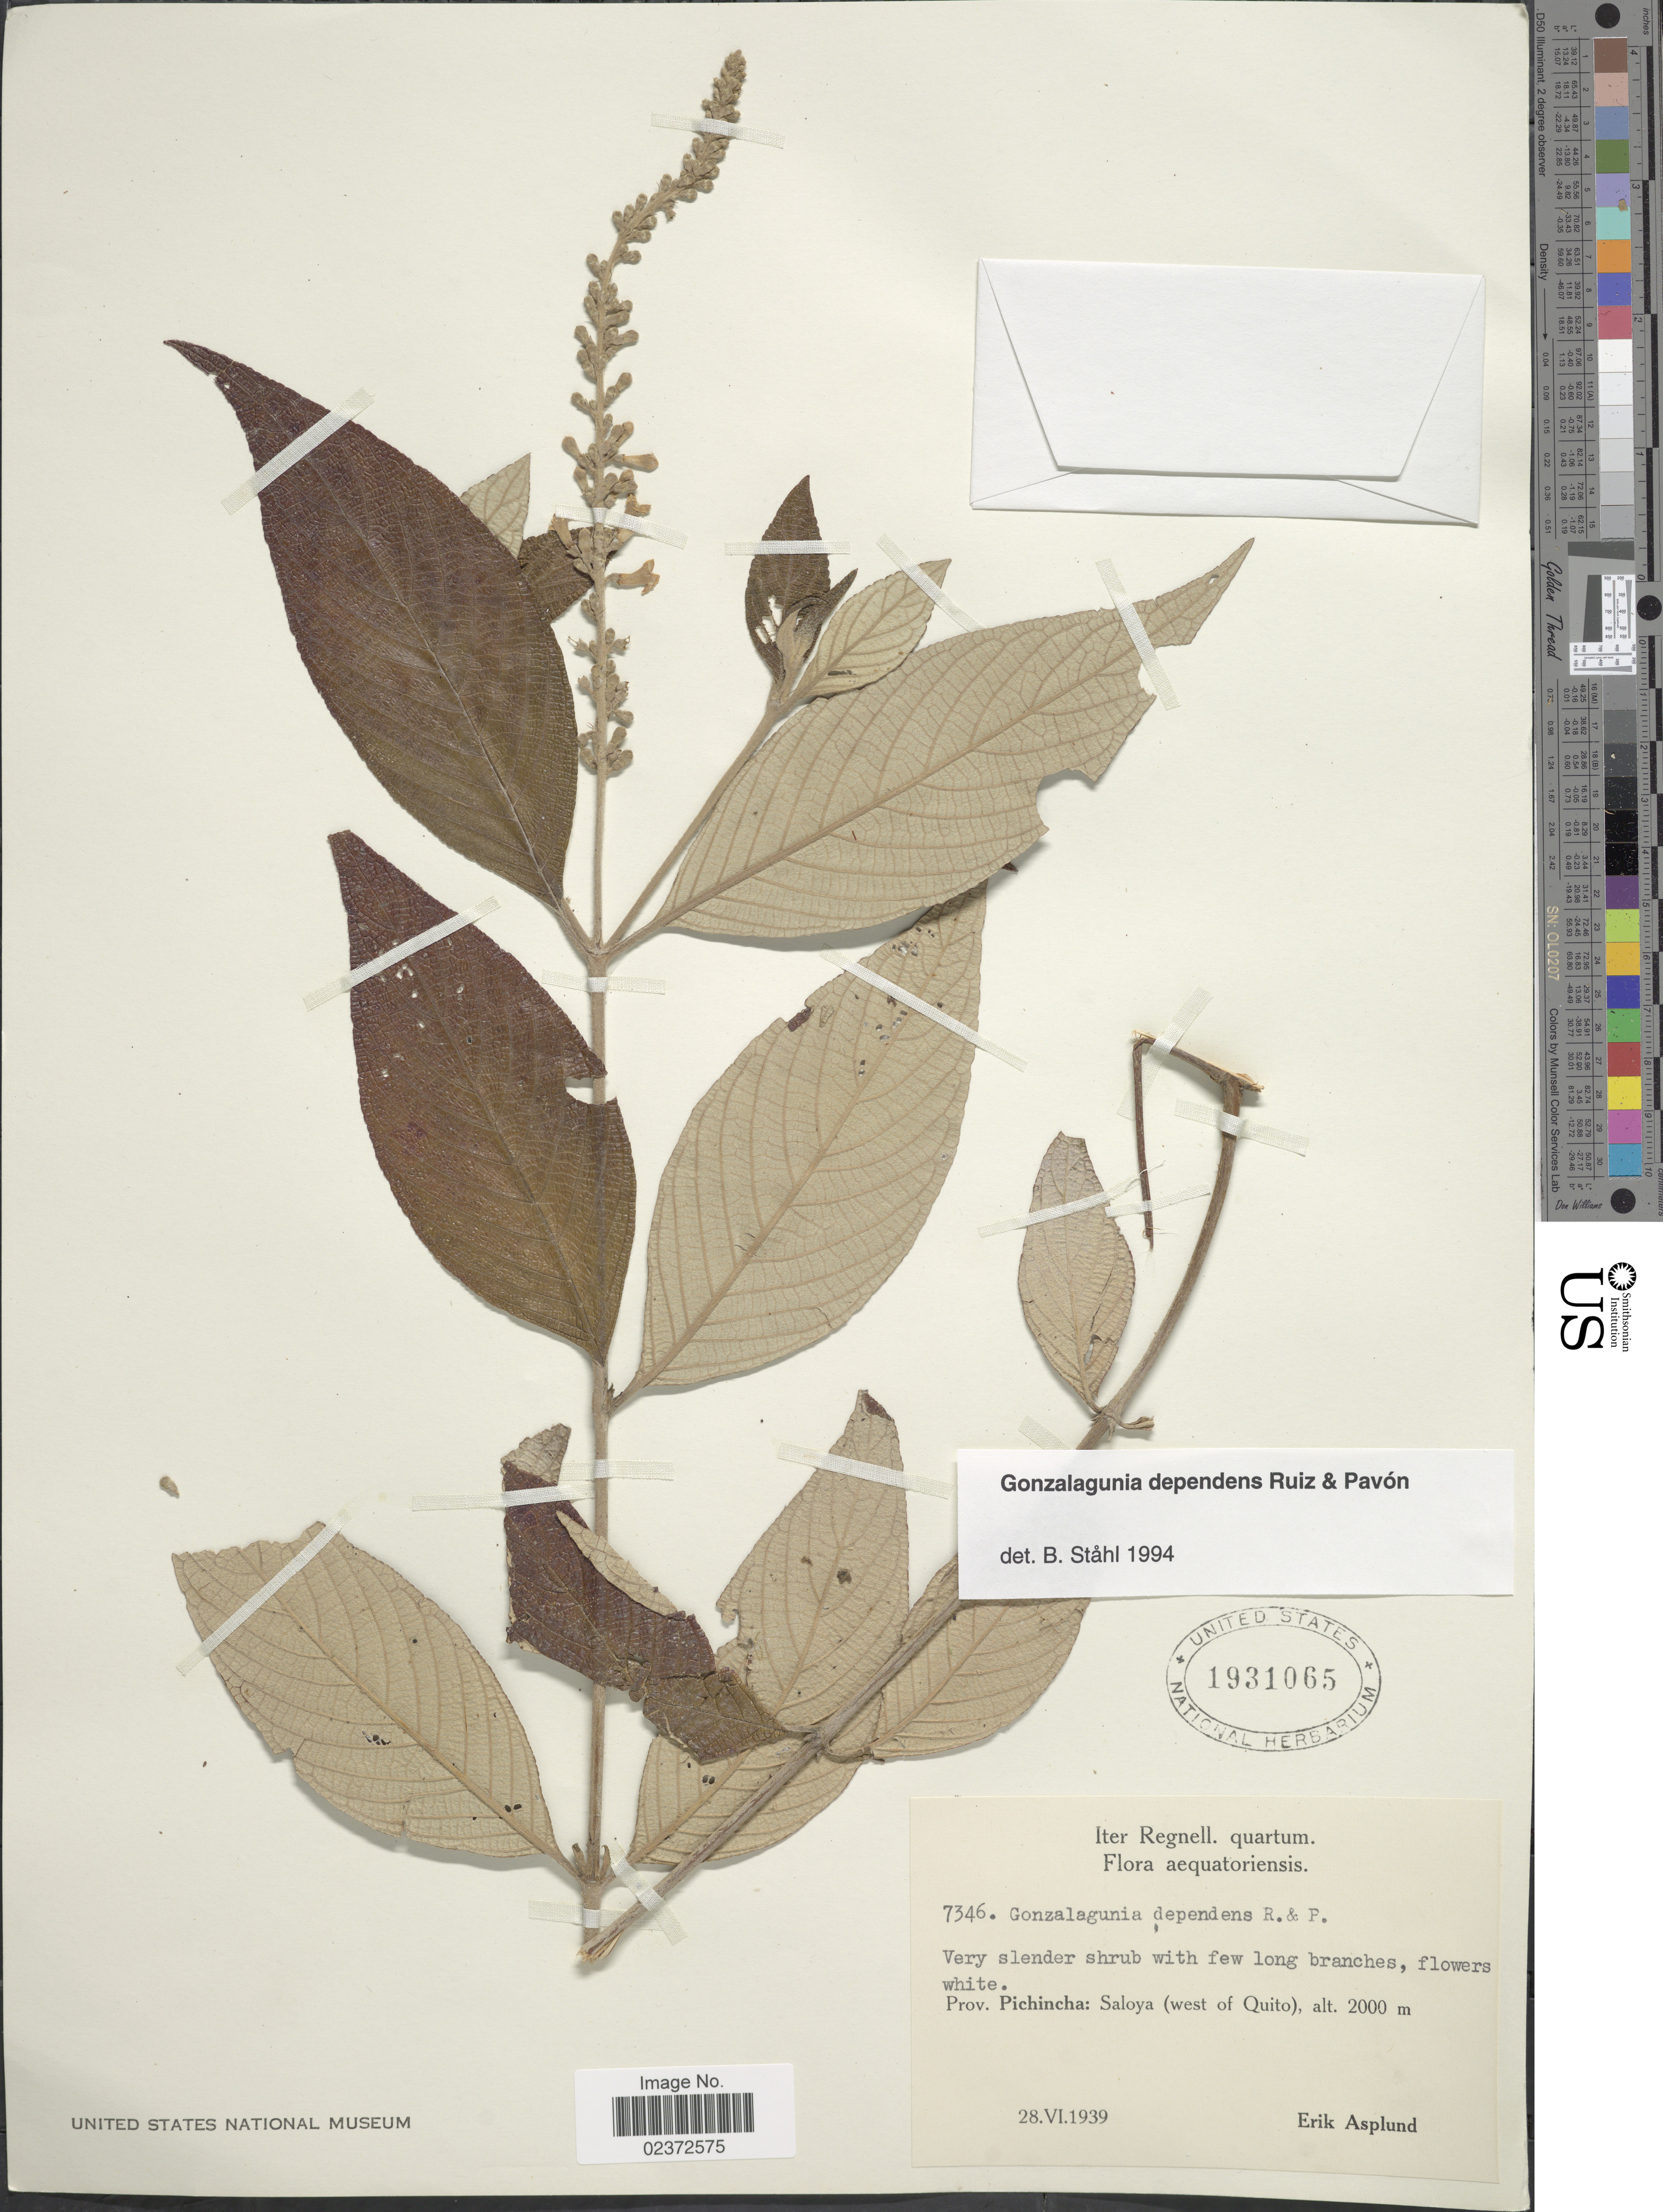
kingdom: Plantae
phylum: Tracheophyta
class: Magnoliopsida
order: Gentianales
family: Rubiaceae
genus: Gonzalagunia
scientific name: Gonzalagunia dependens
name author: Ruiz & Pav.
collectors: E. Asplund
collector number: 7346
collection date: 1939-06-28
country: Ecuador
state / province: Pichincha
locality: Aequatoriensis. Saloya (west of Quito)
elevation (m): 2000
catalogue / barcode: US 1931065